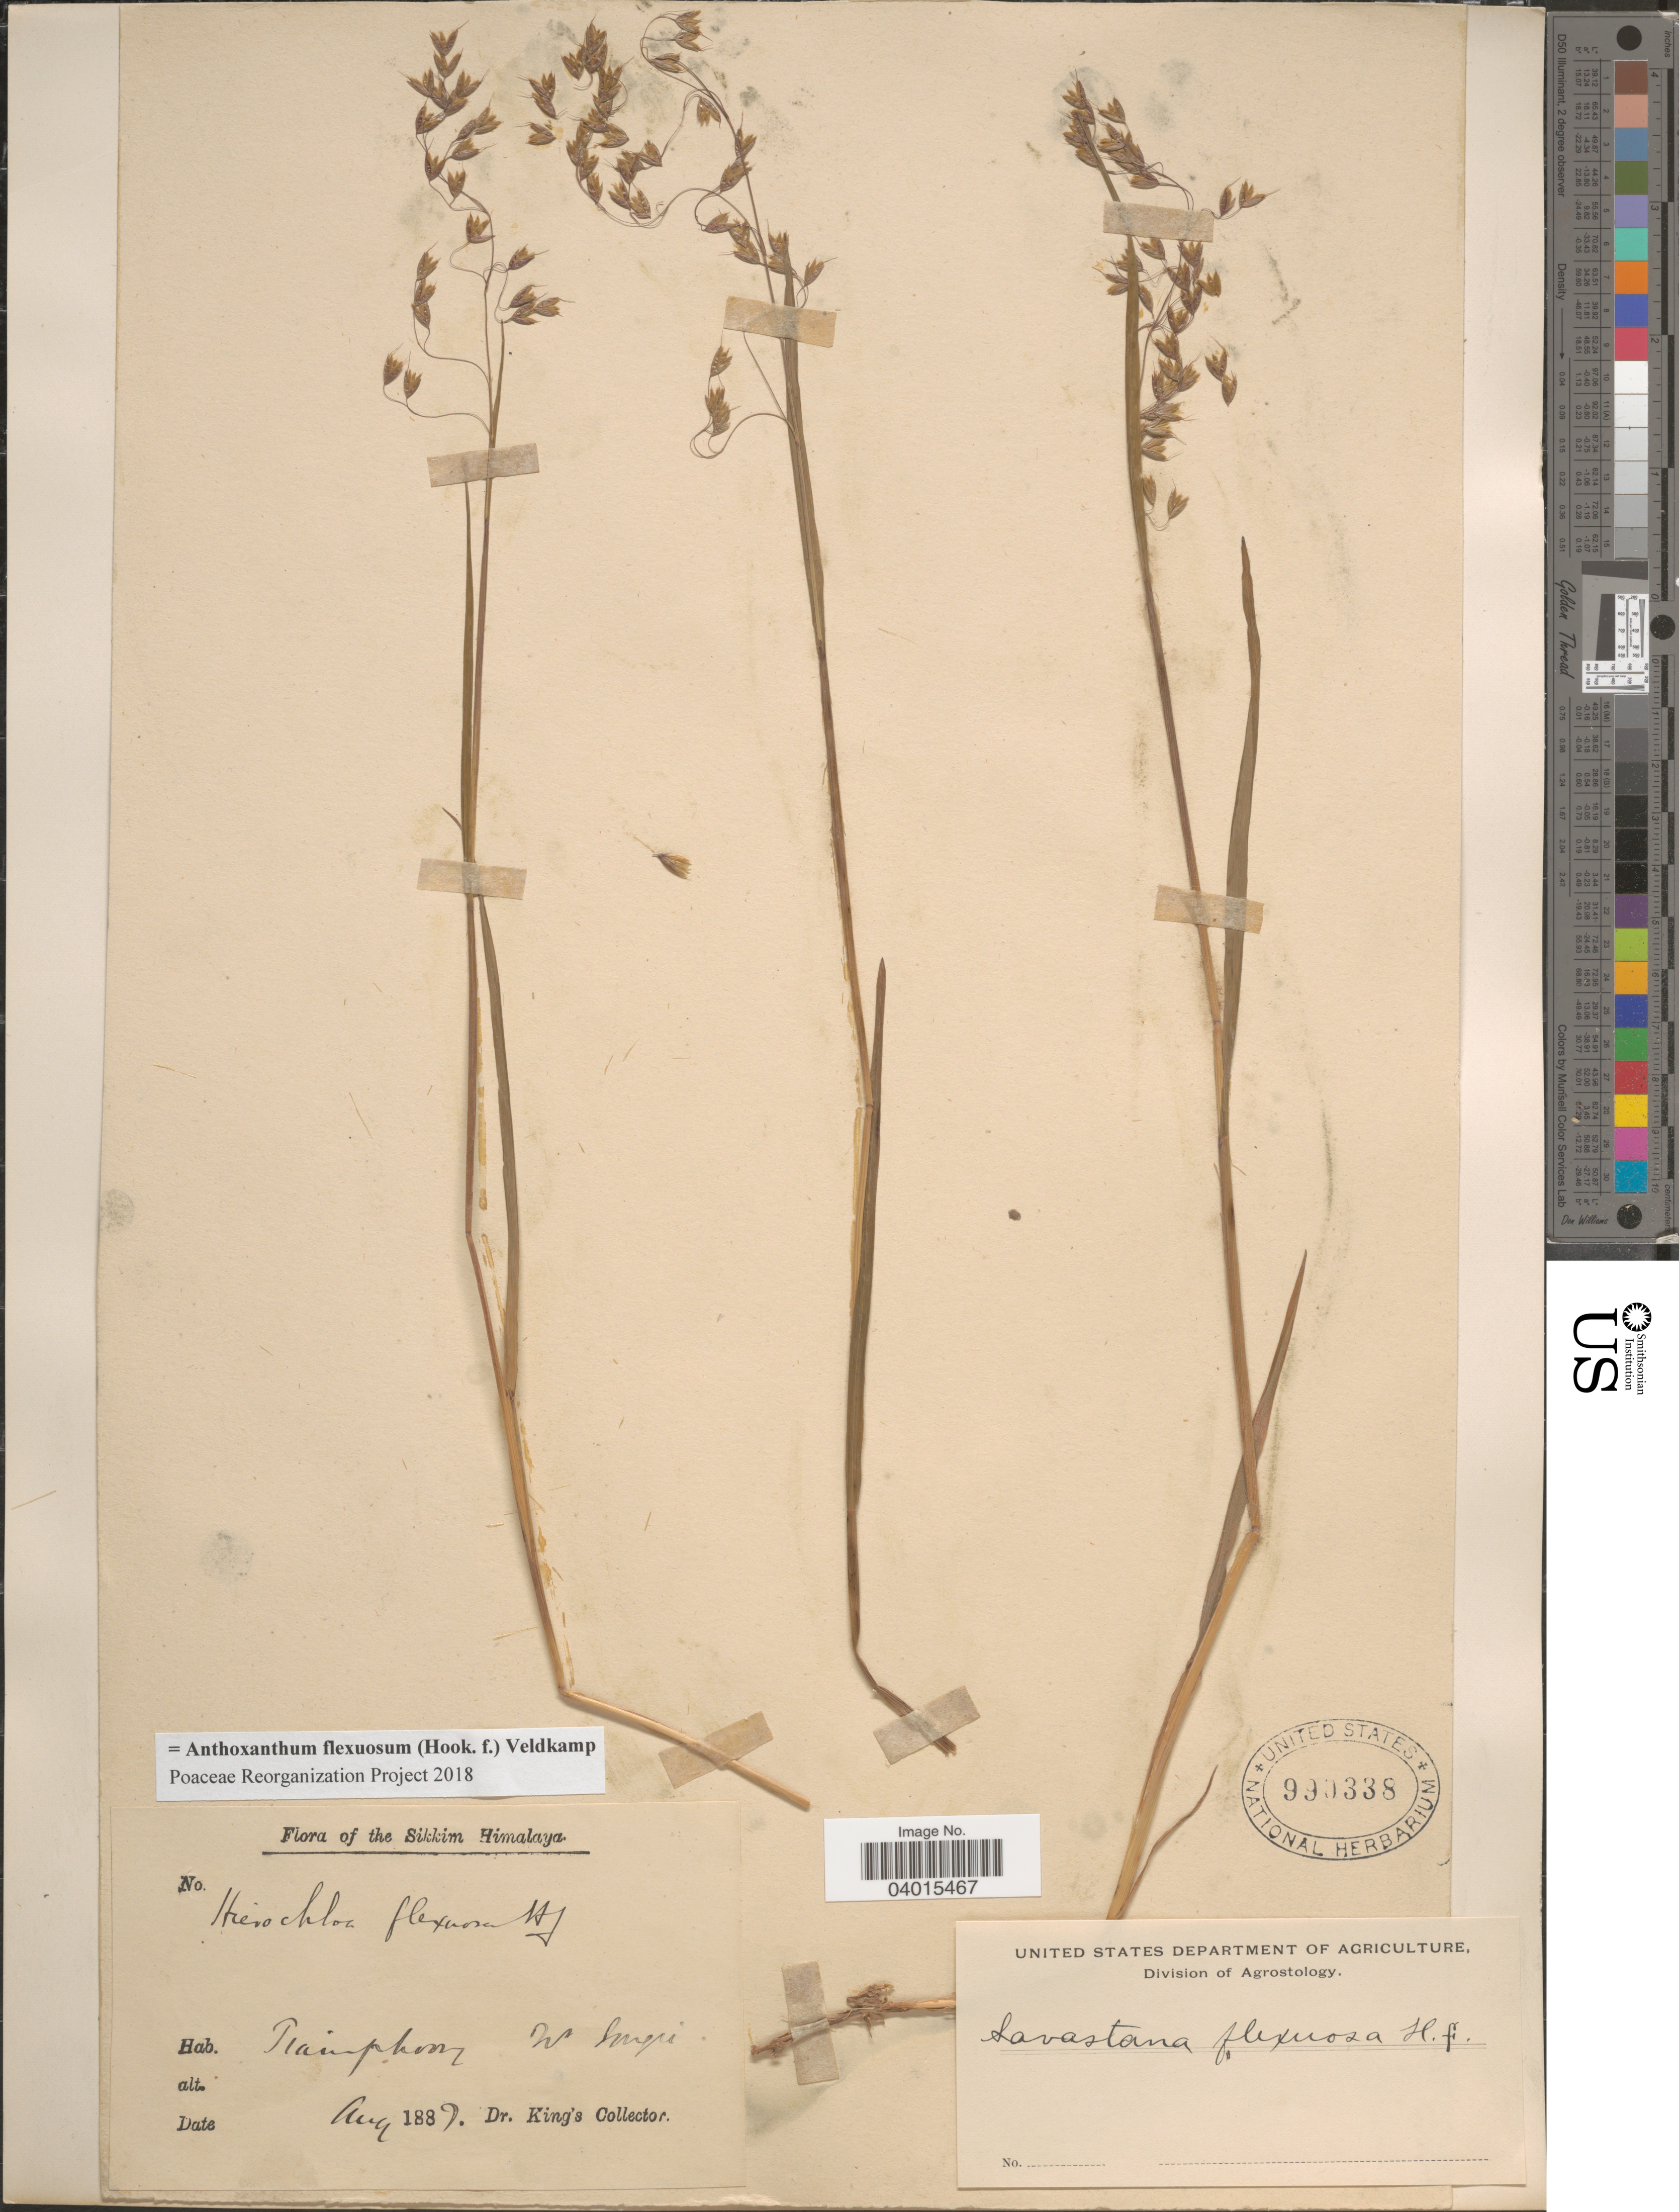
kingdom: Plantae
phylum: Tracheophyta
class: Liliopsida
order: Poales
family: Poaceae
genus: Anthoxanthum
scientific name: Anthoxanthum flexuosum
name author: (Hook. f.) Veldkamp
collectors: Dr. King's collector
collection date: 1887-08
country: India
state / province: Sikkim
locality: The Sikkim Himalaya. Tianzhong W Gangi. [interpreted]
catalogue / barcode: US 990338